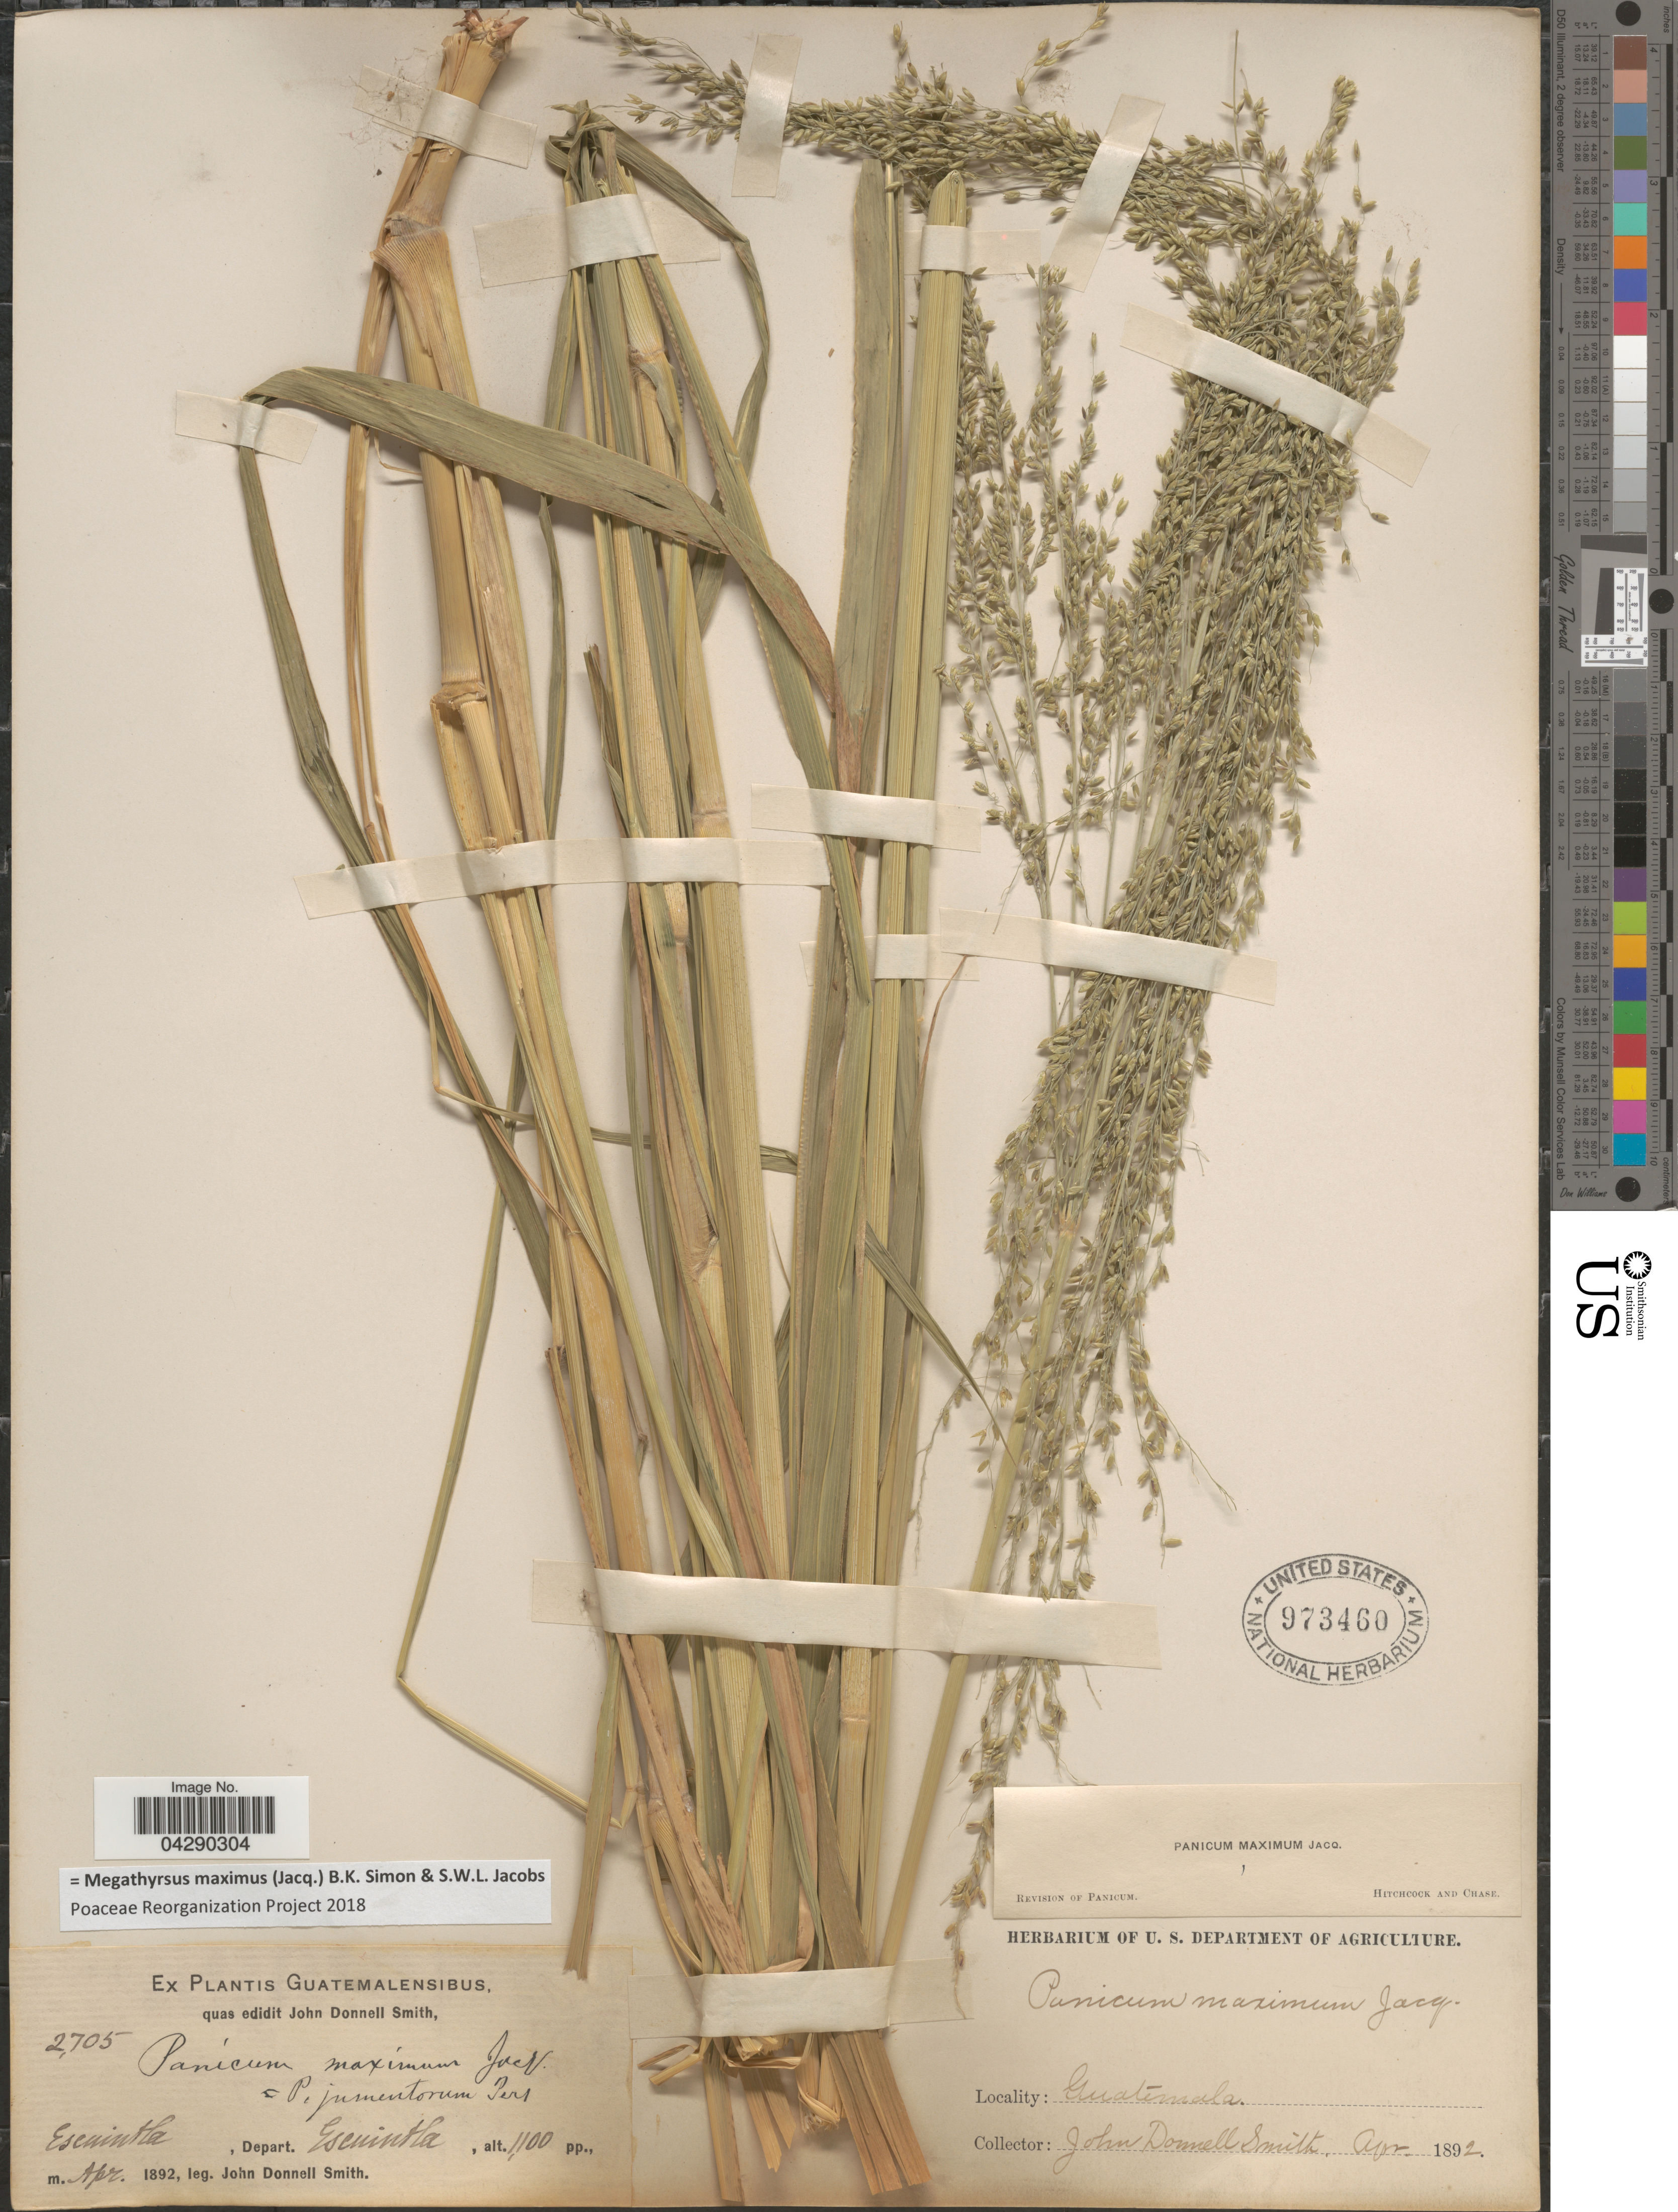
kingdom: Plantae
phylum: Tracheophyta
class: Liliopsida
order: Poales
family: Poaceae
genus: Megathyrsus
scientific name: Megathyrsus maximus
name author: (Jacq.) B.K. Simon & S.W.L. Jacobs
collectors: J. Donnell Smith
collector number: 2705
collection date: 1892-04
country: Guatemala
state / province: Escuintla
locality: Guatemalensibus. Escuintla, Depart. Escuintla.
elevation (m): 335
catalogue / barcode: US 973460